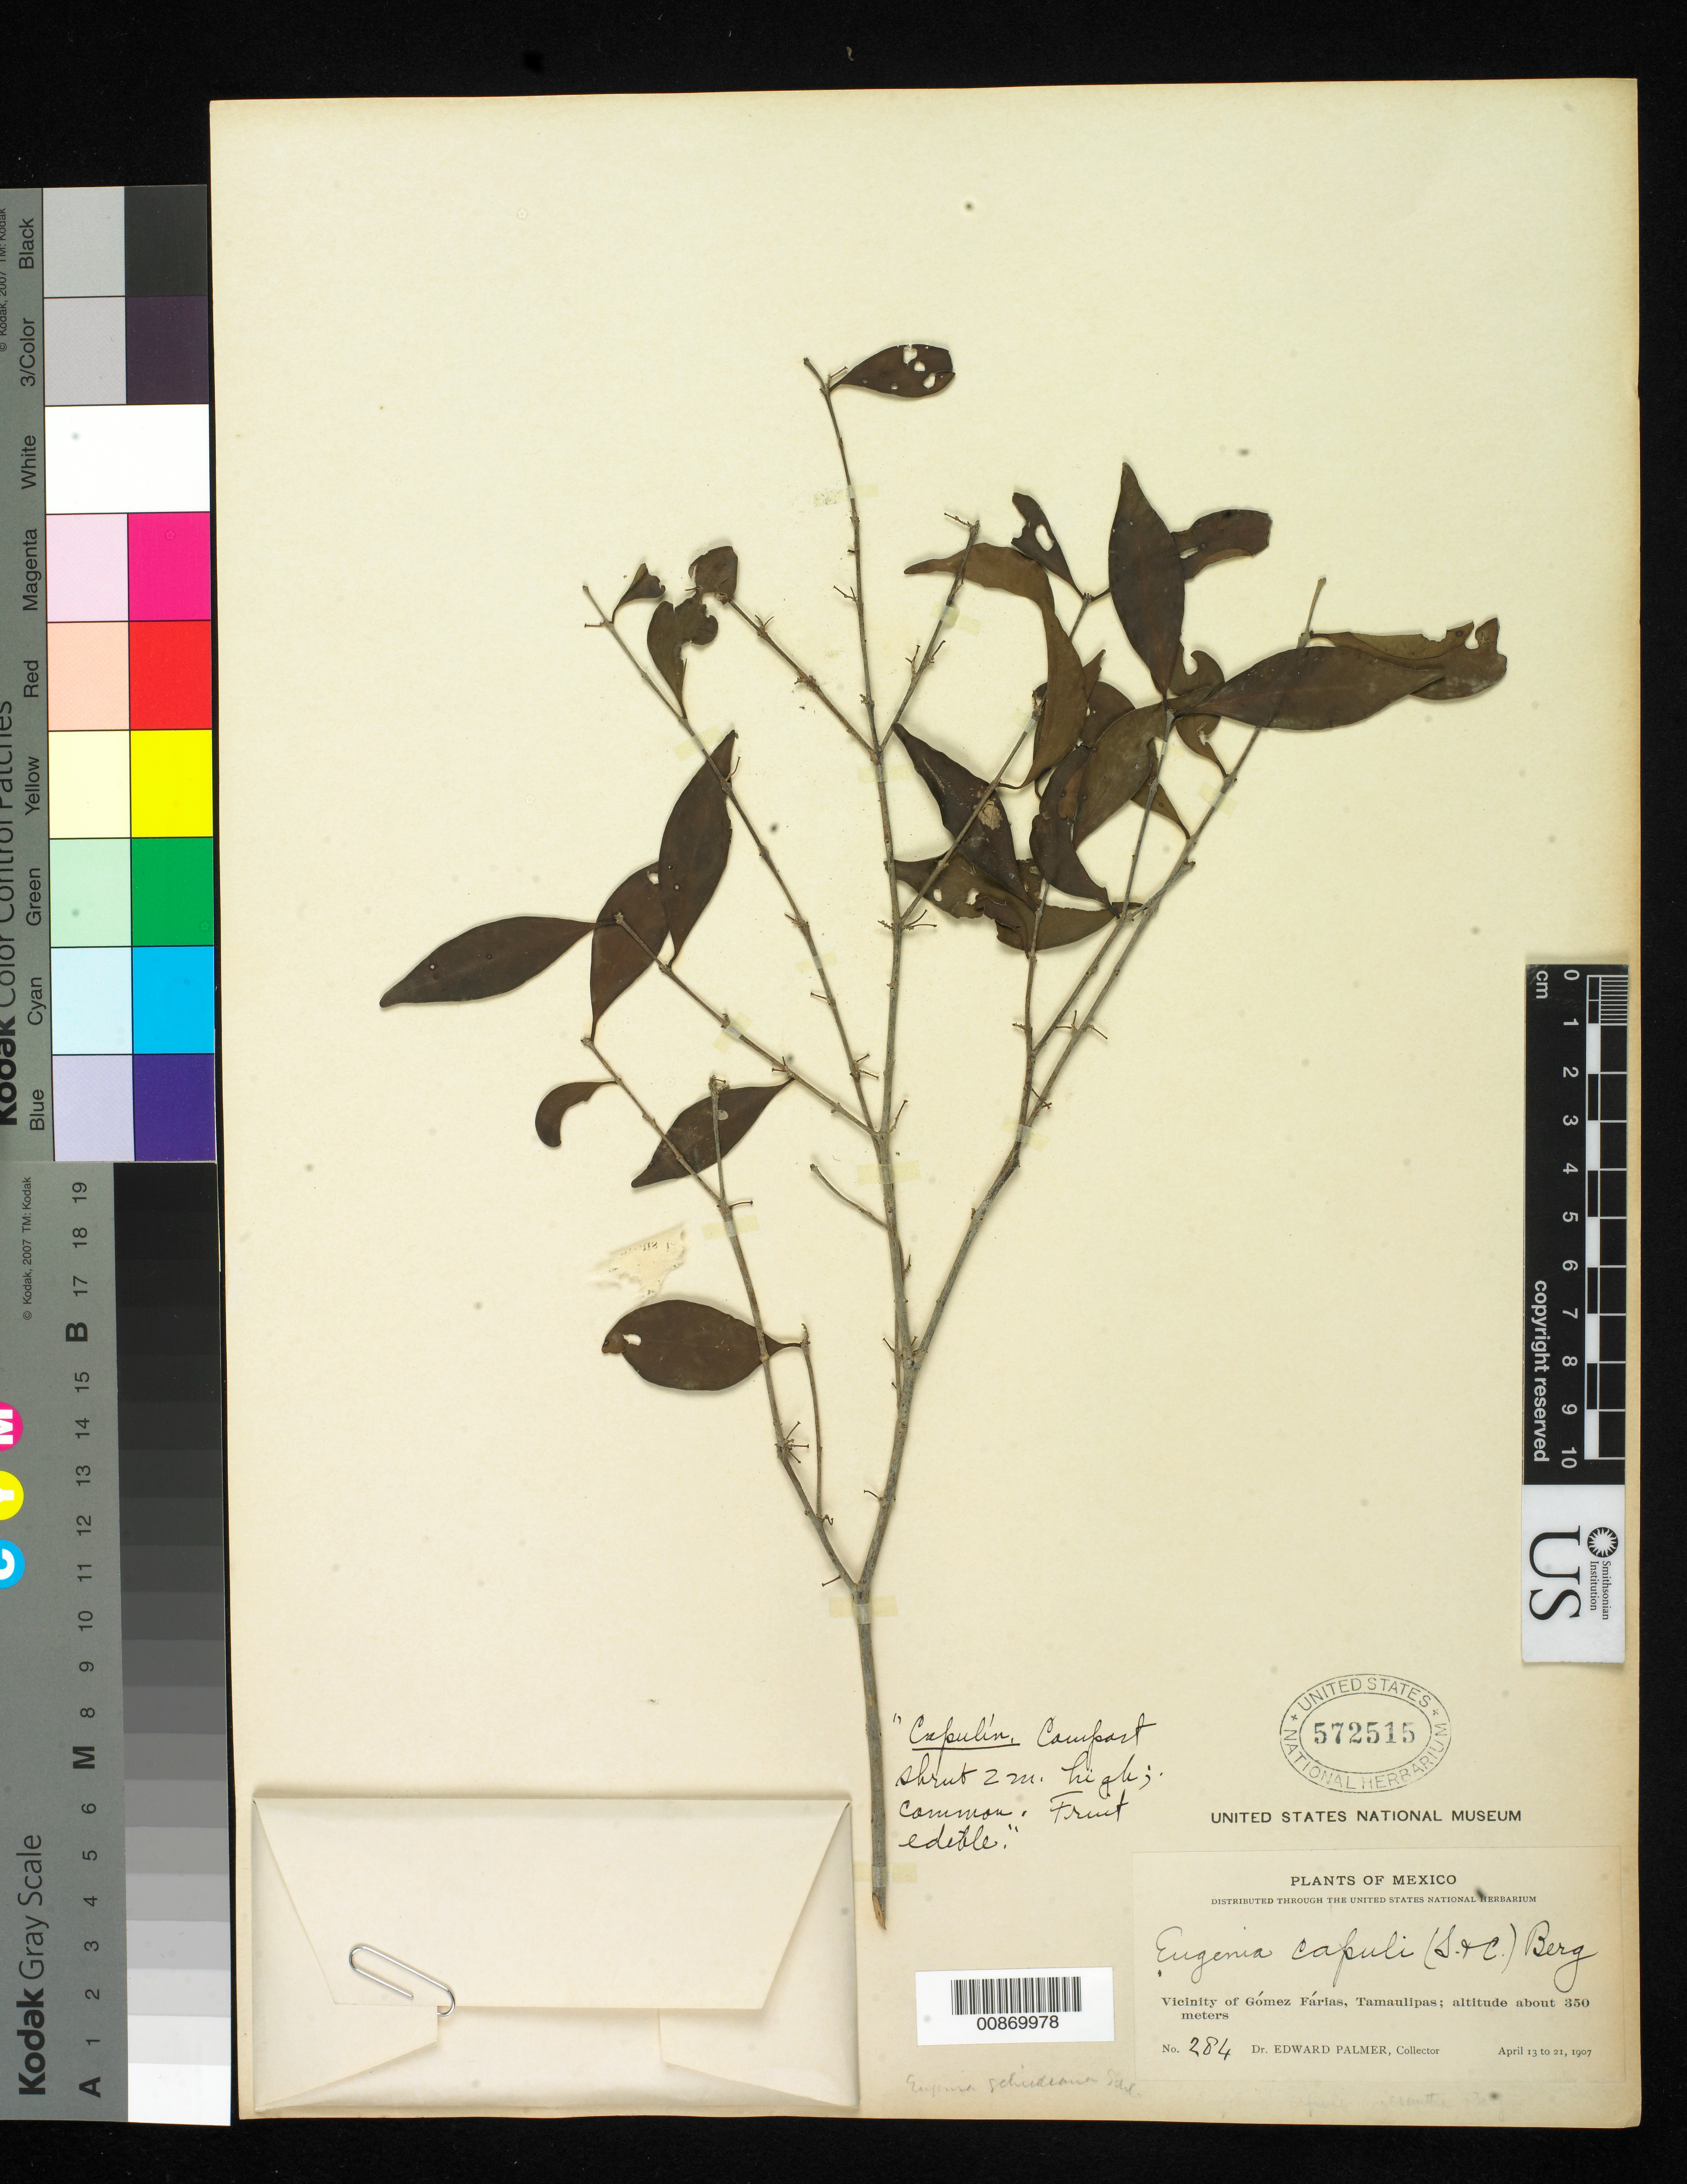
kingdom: Plantae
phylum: Tracheophyta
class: Magnoliopsida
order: Myrtales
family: Myrtaceae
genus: Eugenia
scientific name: Eugenia capuli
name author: (Schltdl. & Cham.) Hook. & Arn.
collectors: E. Palmer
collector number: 284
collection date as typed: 13 Apr 1907 to 21 Apr 1907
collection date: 1907-04-13/1907-04-21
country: Mexico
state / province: Tamaulipas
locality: Vicinity of Gómez Farias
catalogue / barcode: US 572515